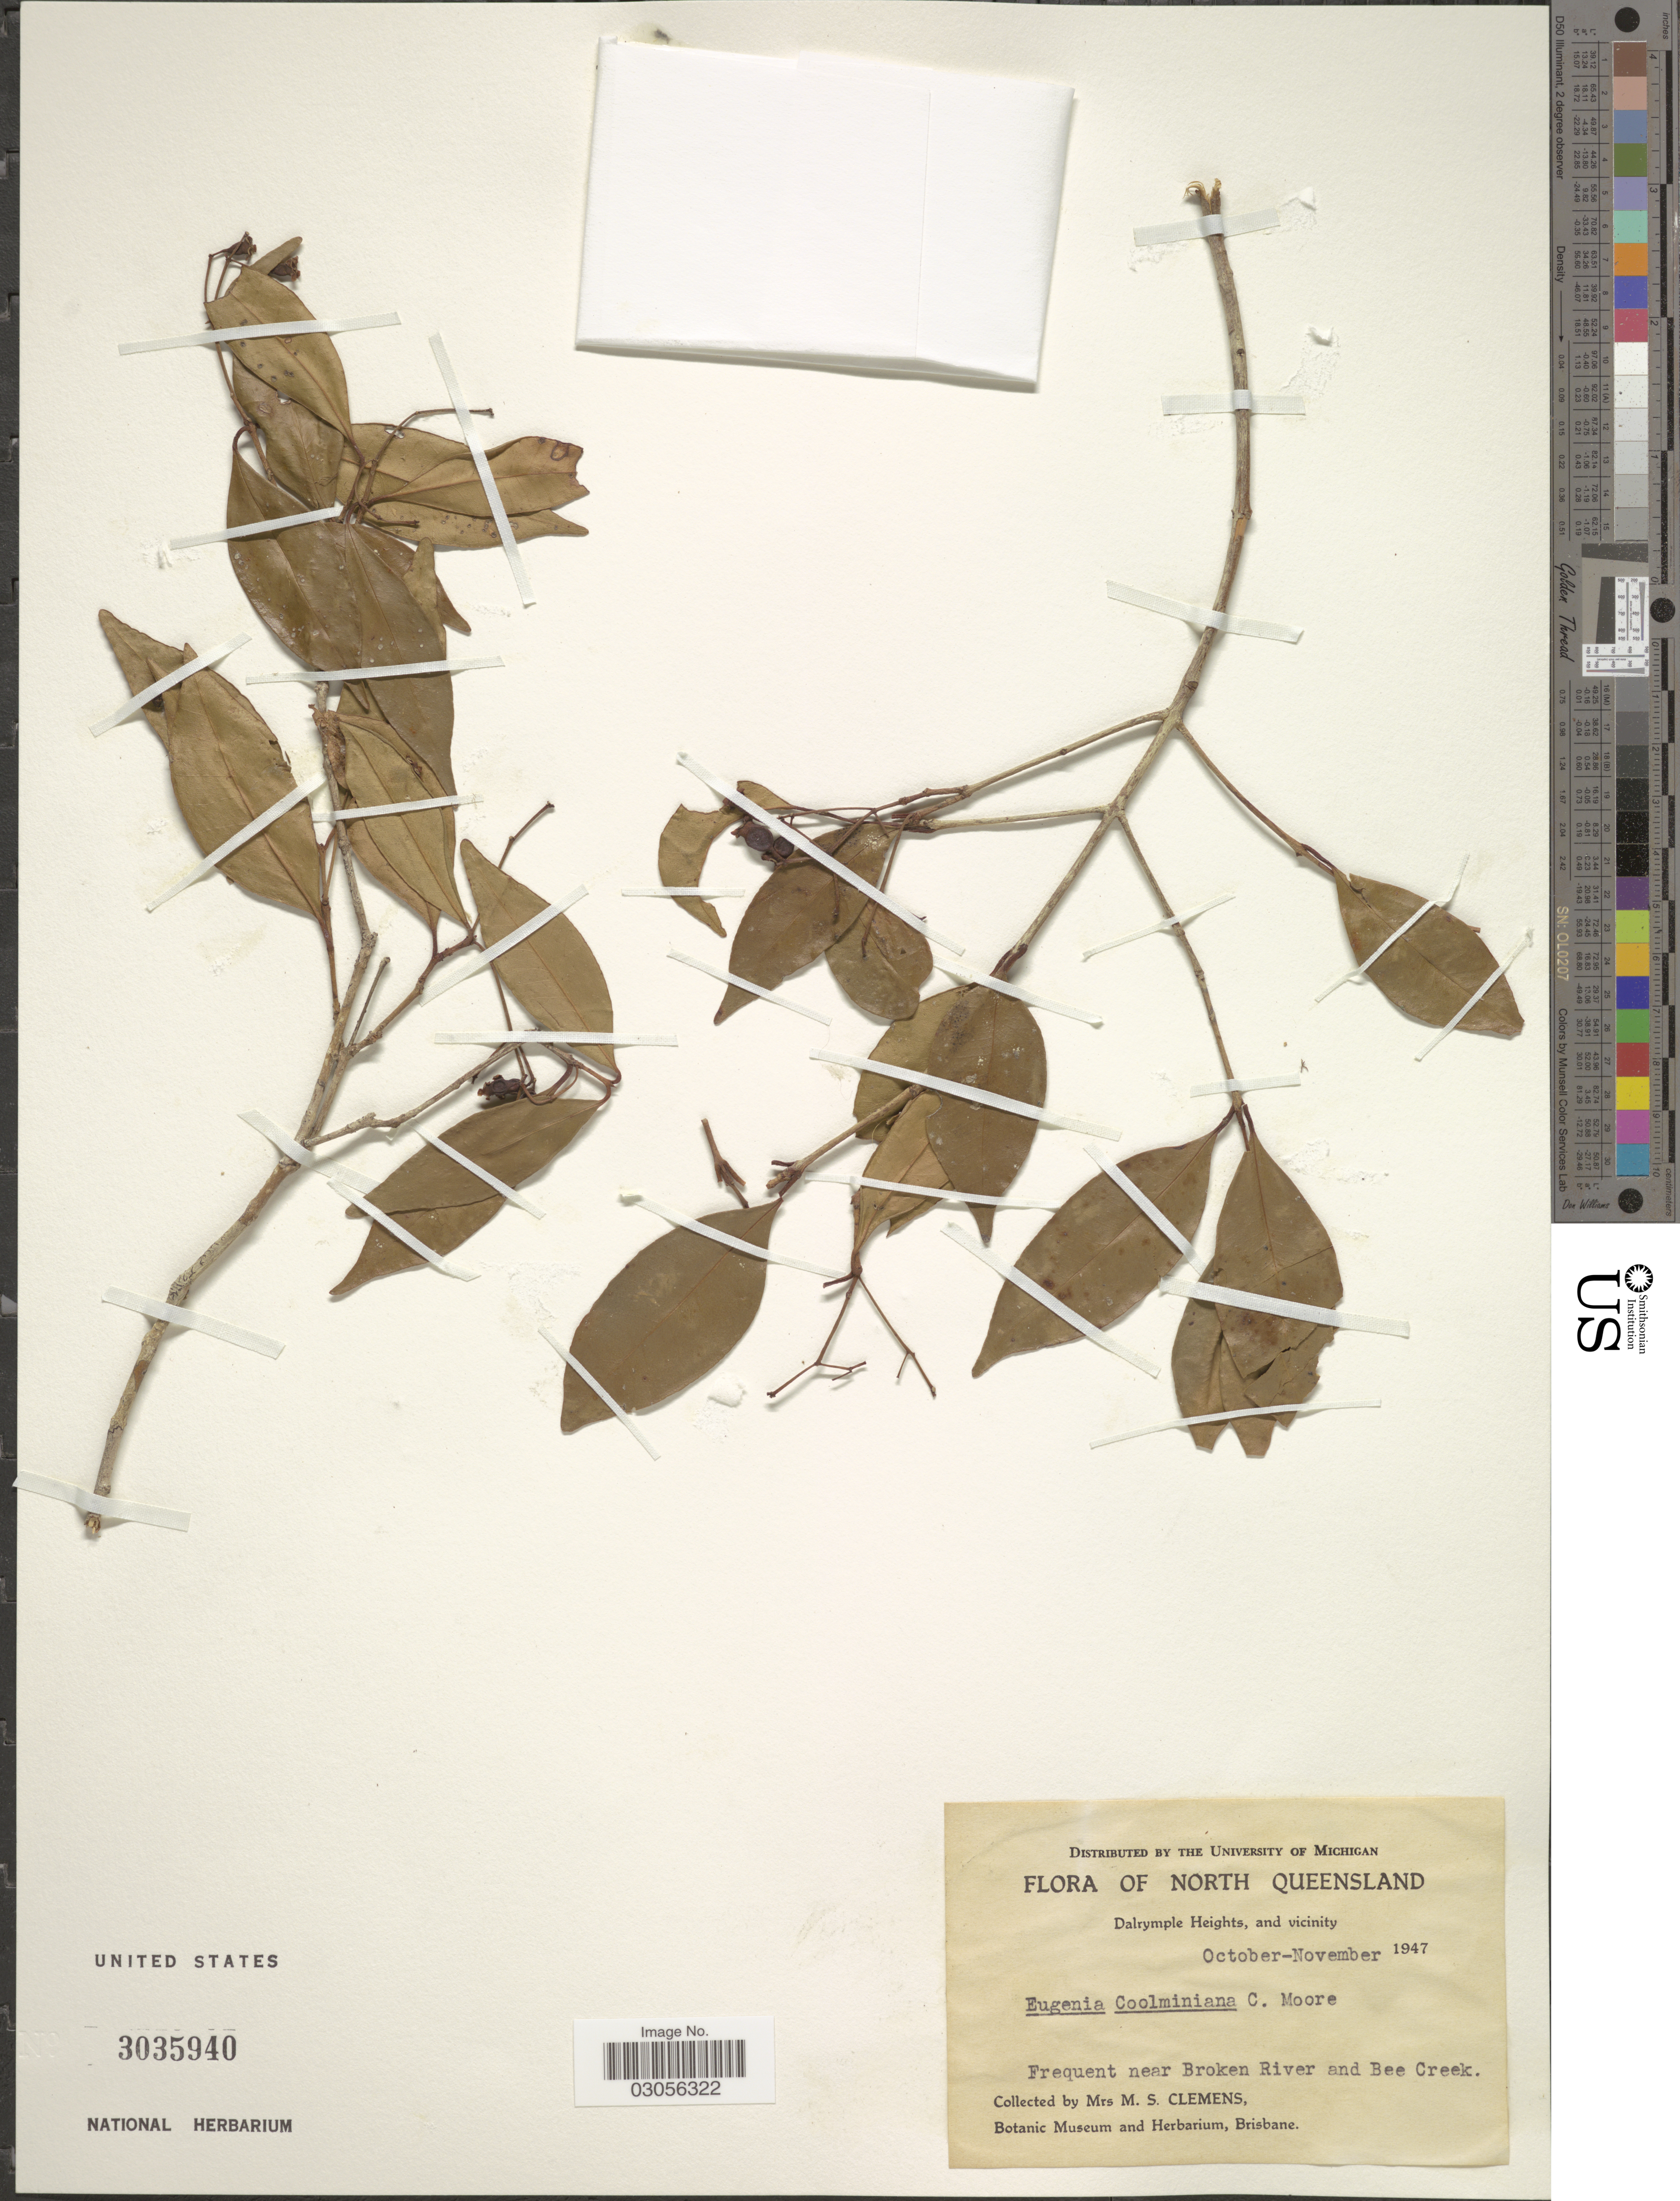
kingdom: Plantae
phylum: Tracheophyta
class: Magnoliopsida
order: Myrtales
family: Myrtaceae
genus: Syzygium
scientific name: Syzygium oleosum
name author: (F. Muell.) B. Hyland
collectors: M. S. Clemens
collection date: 1947-10/1947-11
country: Australia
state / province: Queensland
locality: North Queensland. Dalrymple Heights, and vicinity. Frequent near Broken River and Bee Creek.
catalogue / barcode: US 3035940